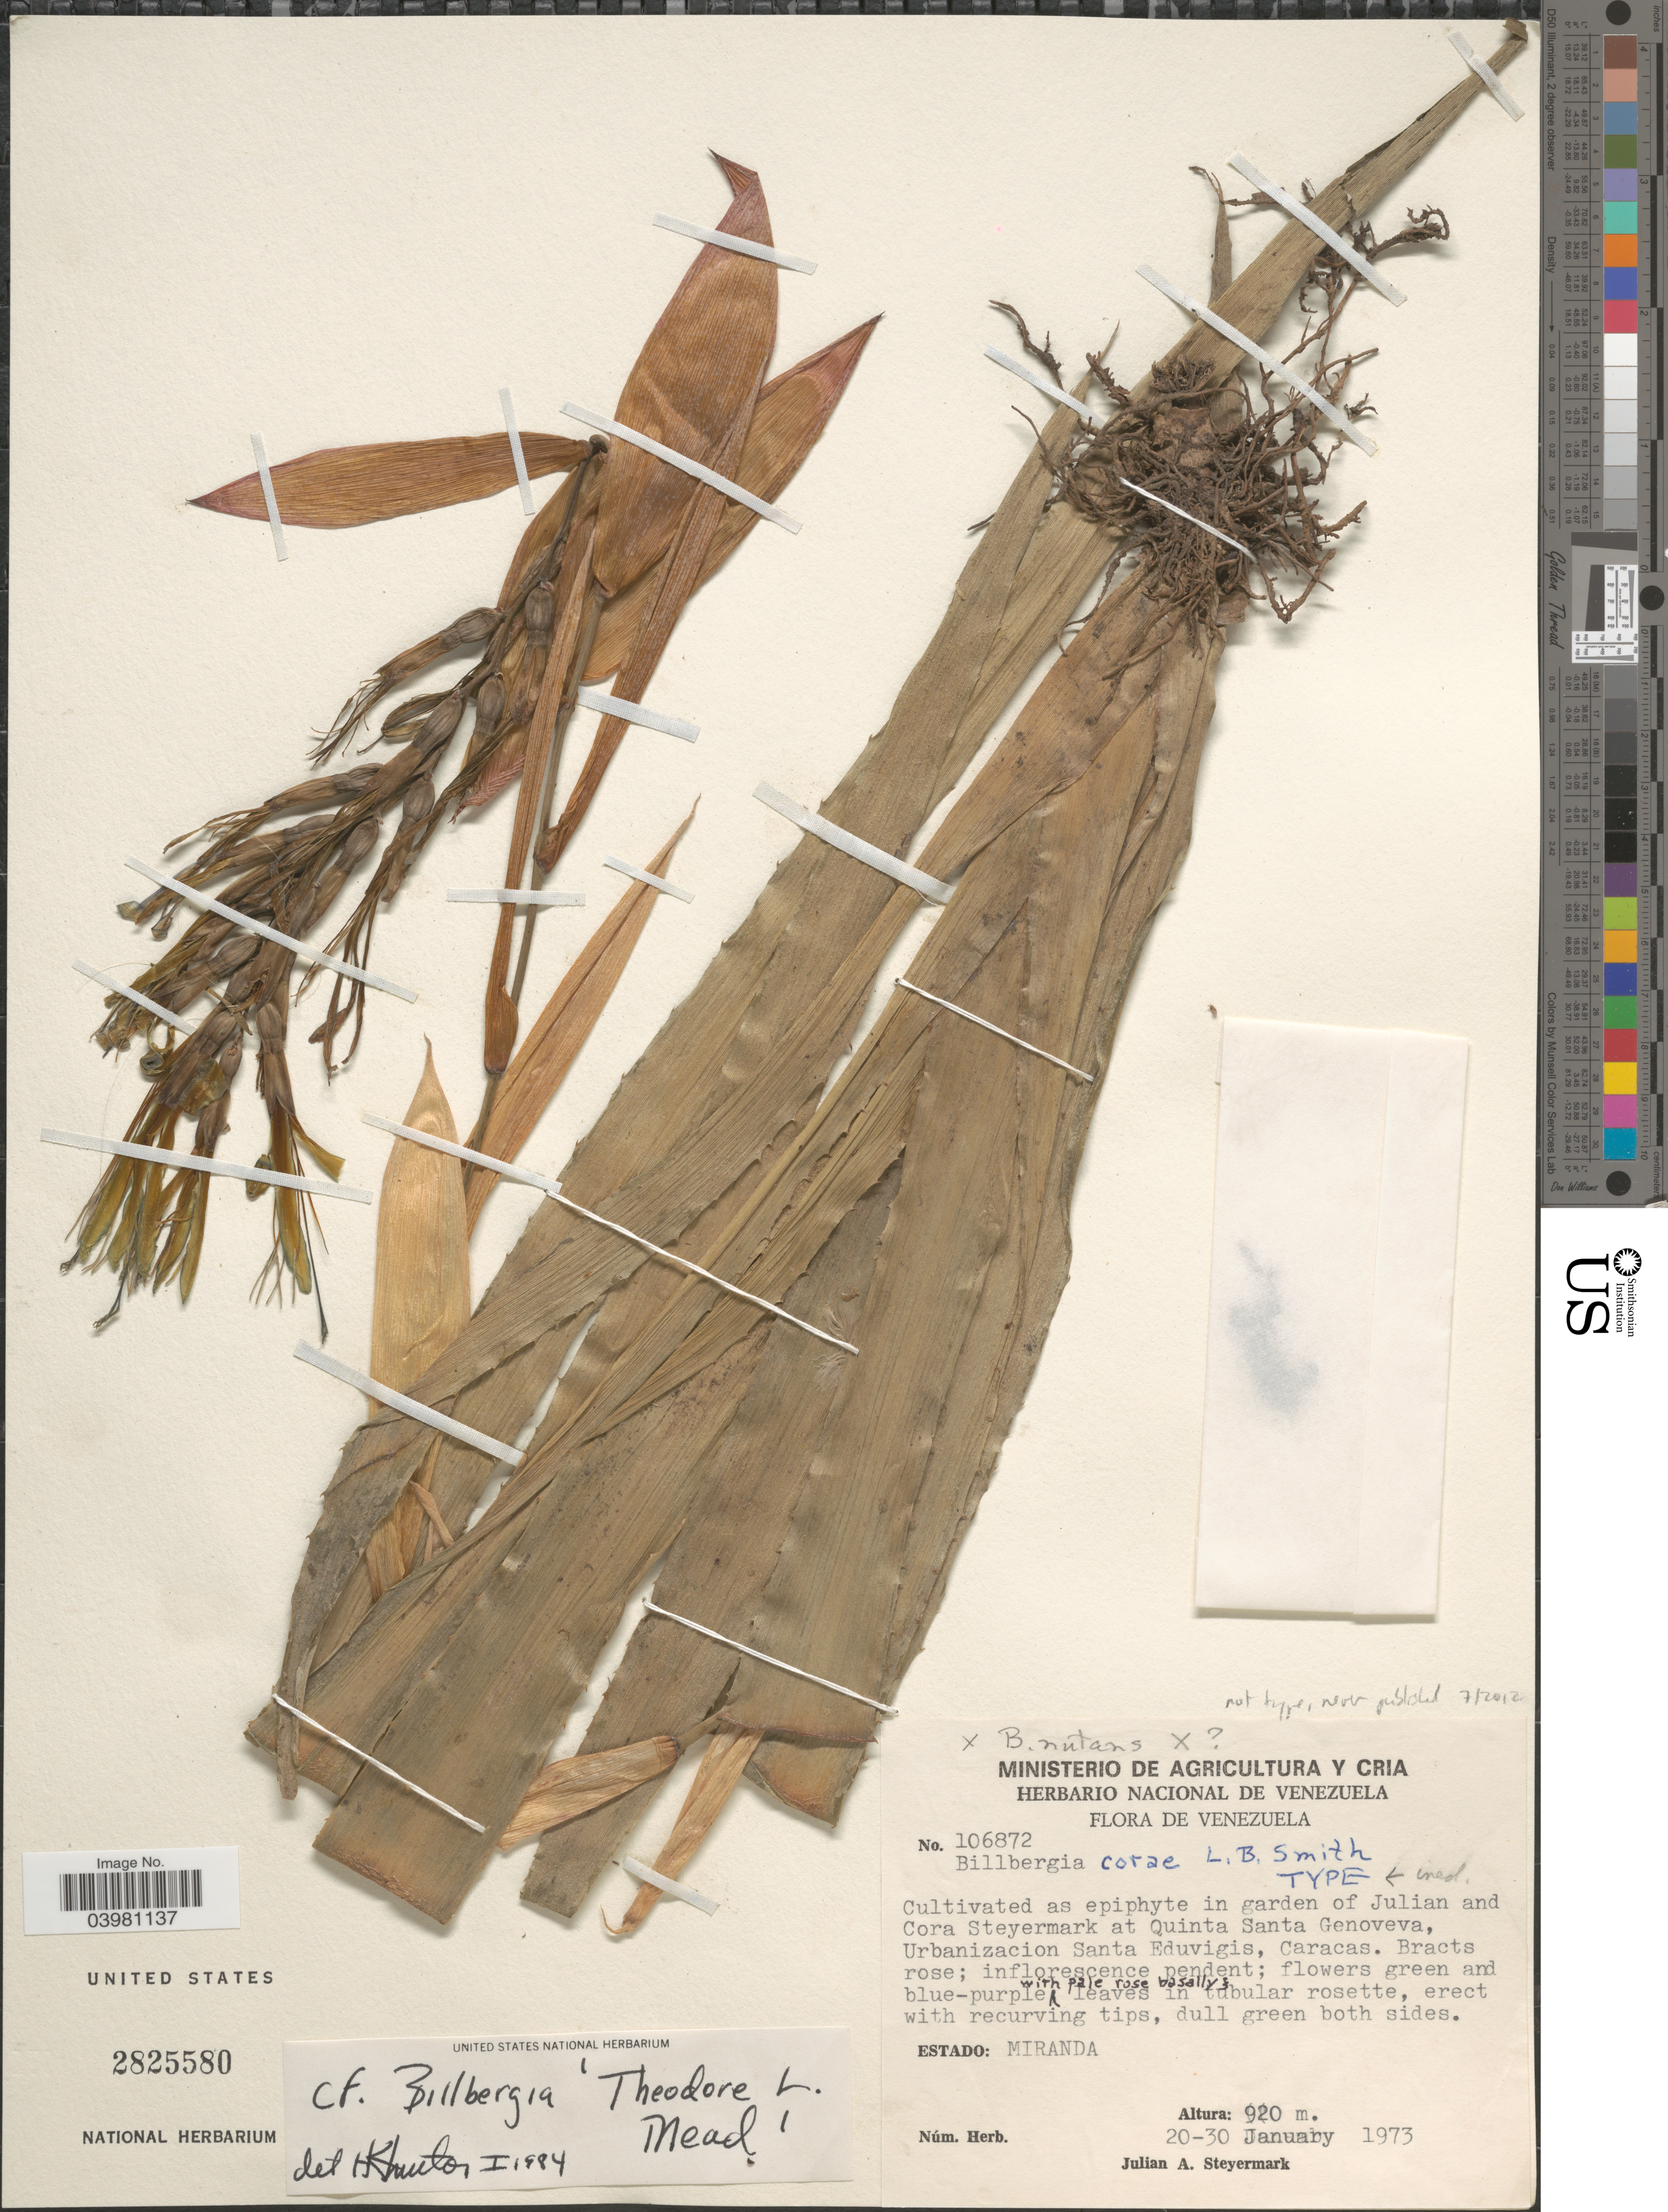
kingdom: Plantae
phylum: Tracheophyta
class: Liliopsida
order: Poales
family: Bromeliaceae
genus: Billbergia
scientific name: Billbergia sp.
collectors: J. Steyermark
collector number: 106872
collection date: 1973-01-20/1973-01-30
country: Venezuela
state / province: Miranda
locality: In garden of Julian and Cora Steyermark at Quinta Santa Genoveva, Urbanizacion Santa Eduvigis, Caracas.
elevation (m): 920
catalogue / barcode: US 2825580